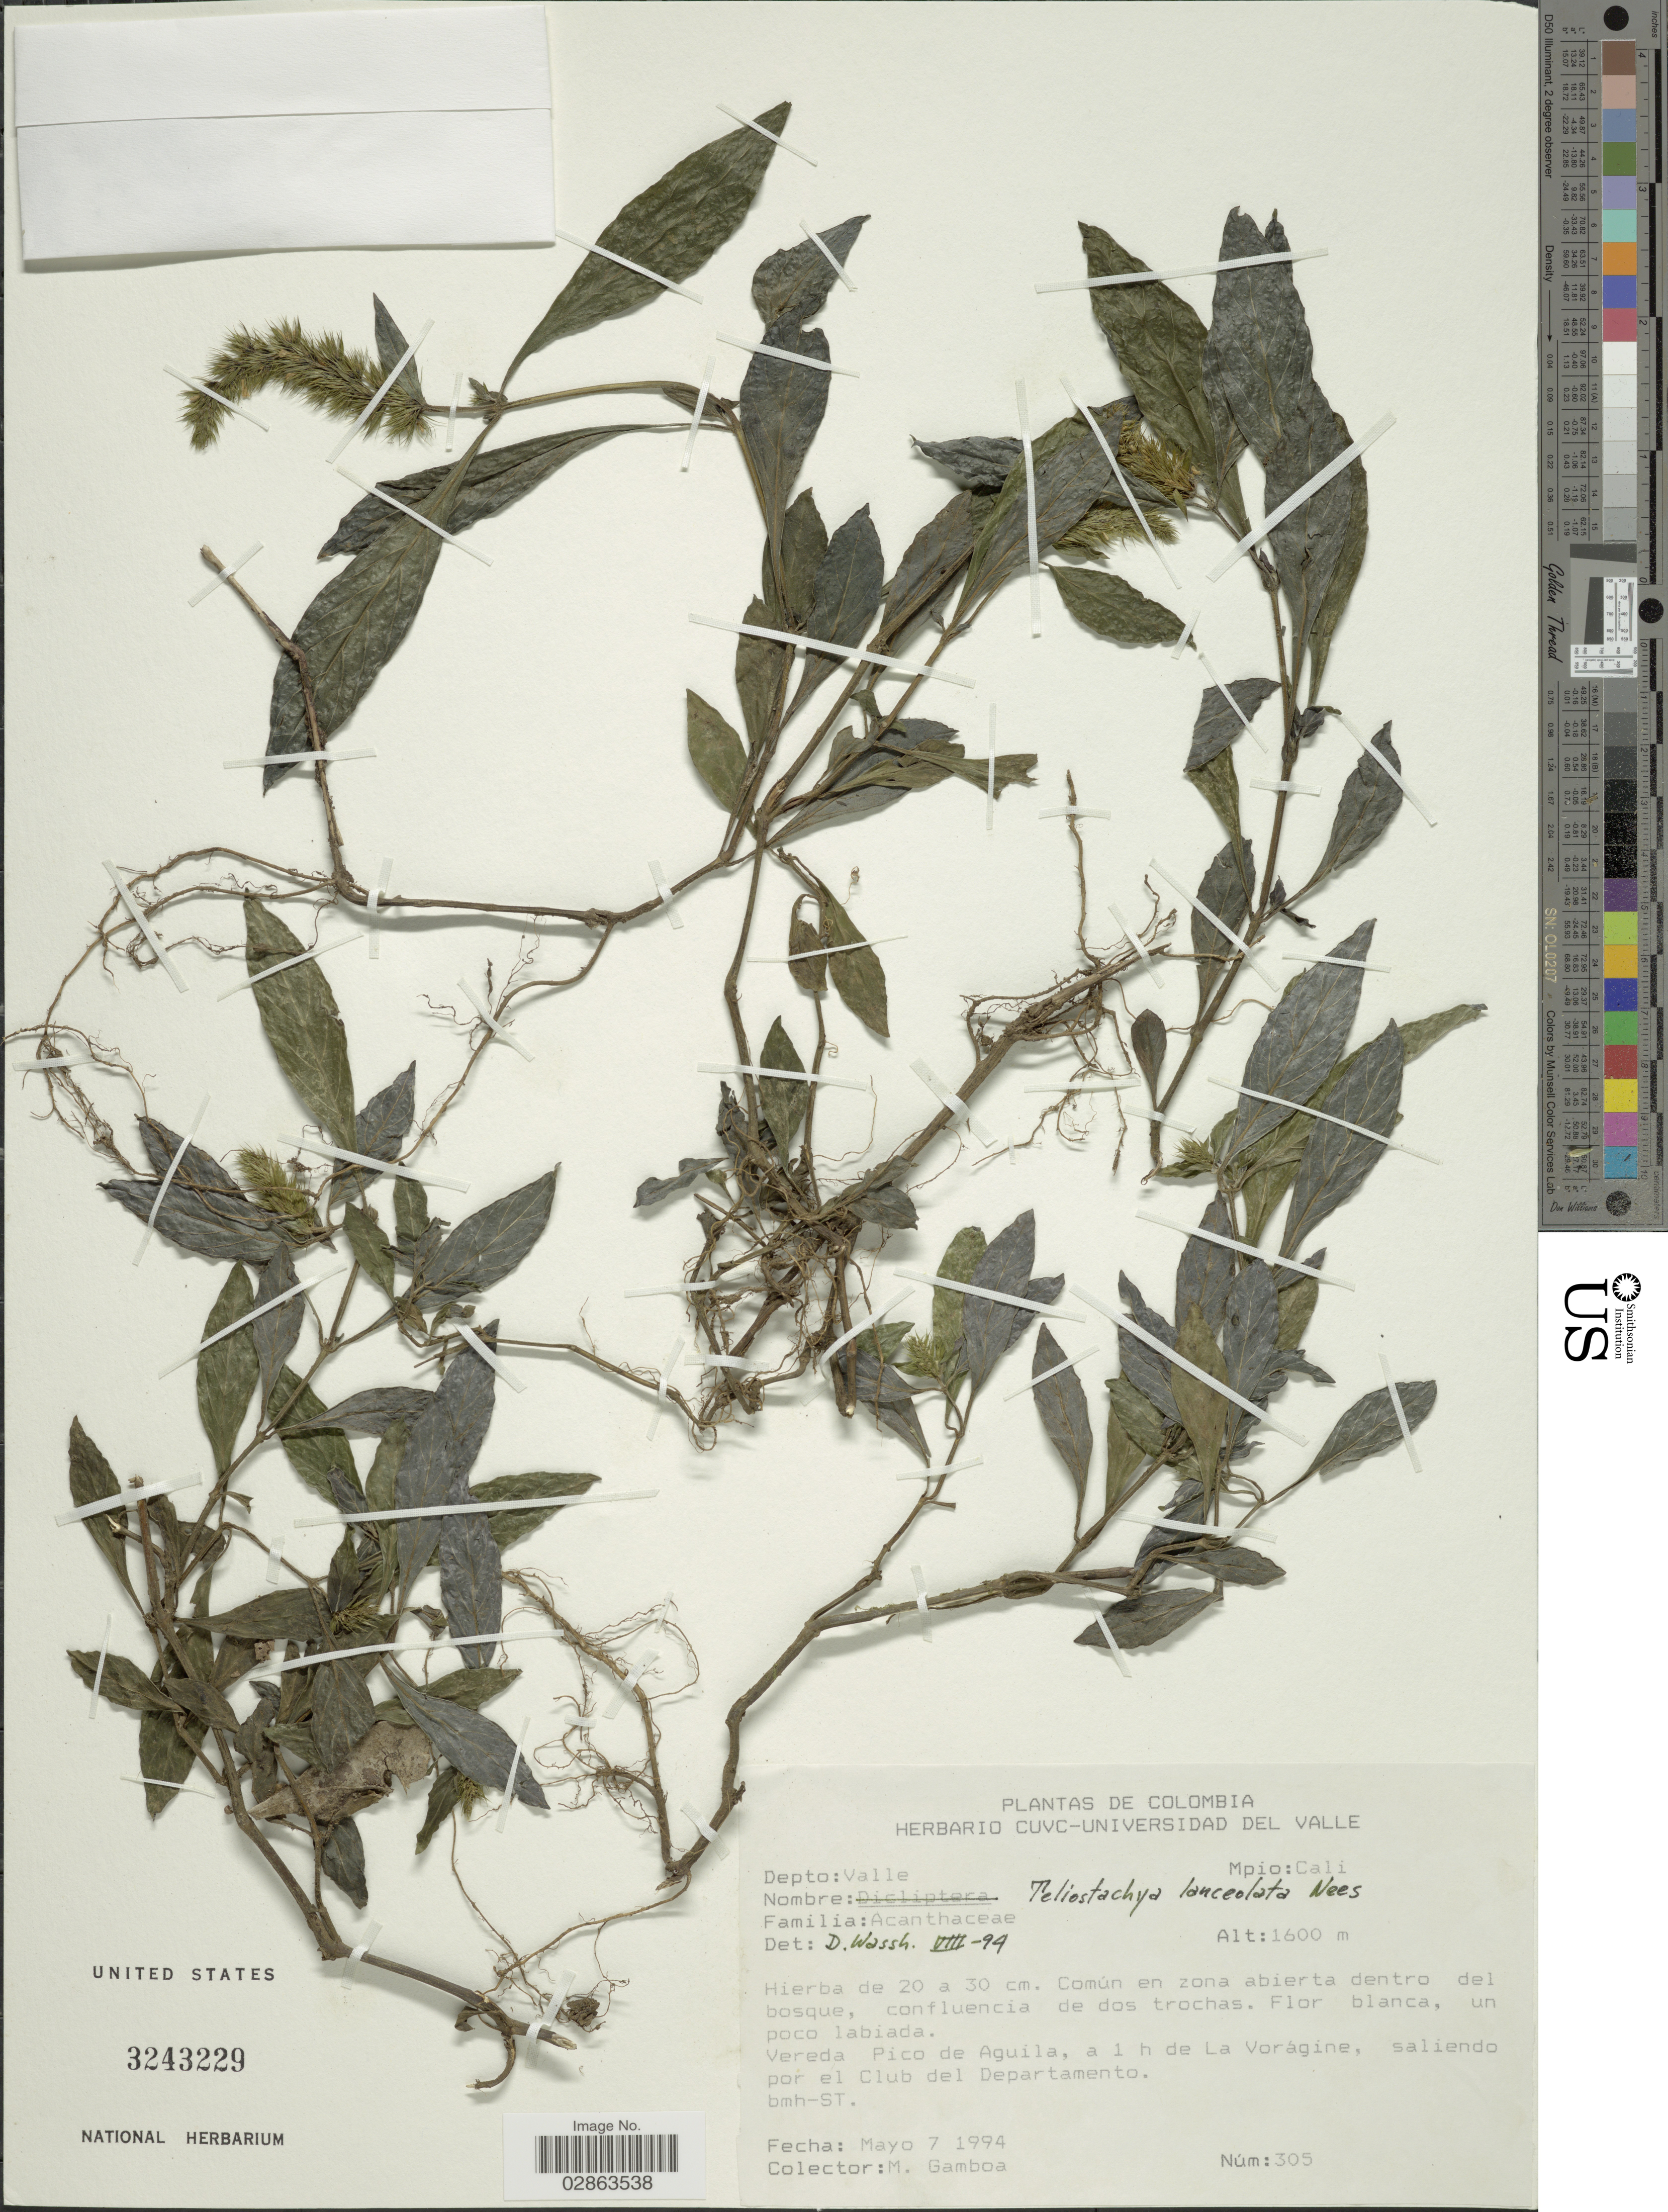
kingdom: Plantae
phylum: Tracheophyta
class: Magnoliopsida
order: Lamiales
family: Acanthaceae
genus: Teliostachya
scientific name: Teliostachya lanceolata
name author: Nees in Mart.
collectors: M. Gamboa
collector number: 305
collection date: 1994-05-07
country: Colombia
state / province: Valle del Cauca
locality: Depto: Valle, Mpio: Cali. Vereda Pico de Aguila, a 1 h de La Vorágine, saliendo por el Club del Departamento.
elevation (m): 1600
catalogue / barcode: US 3243229